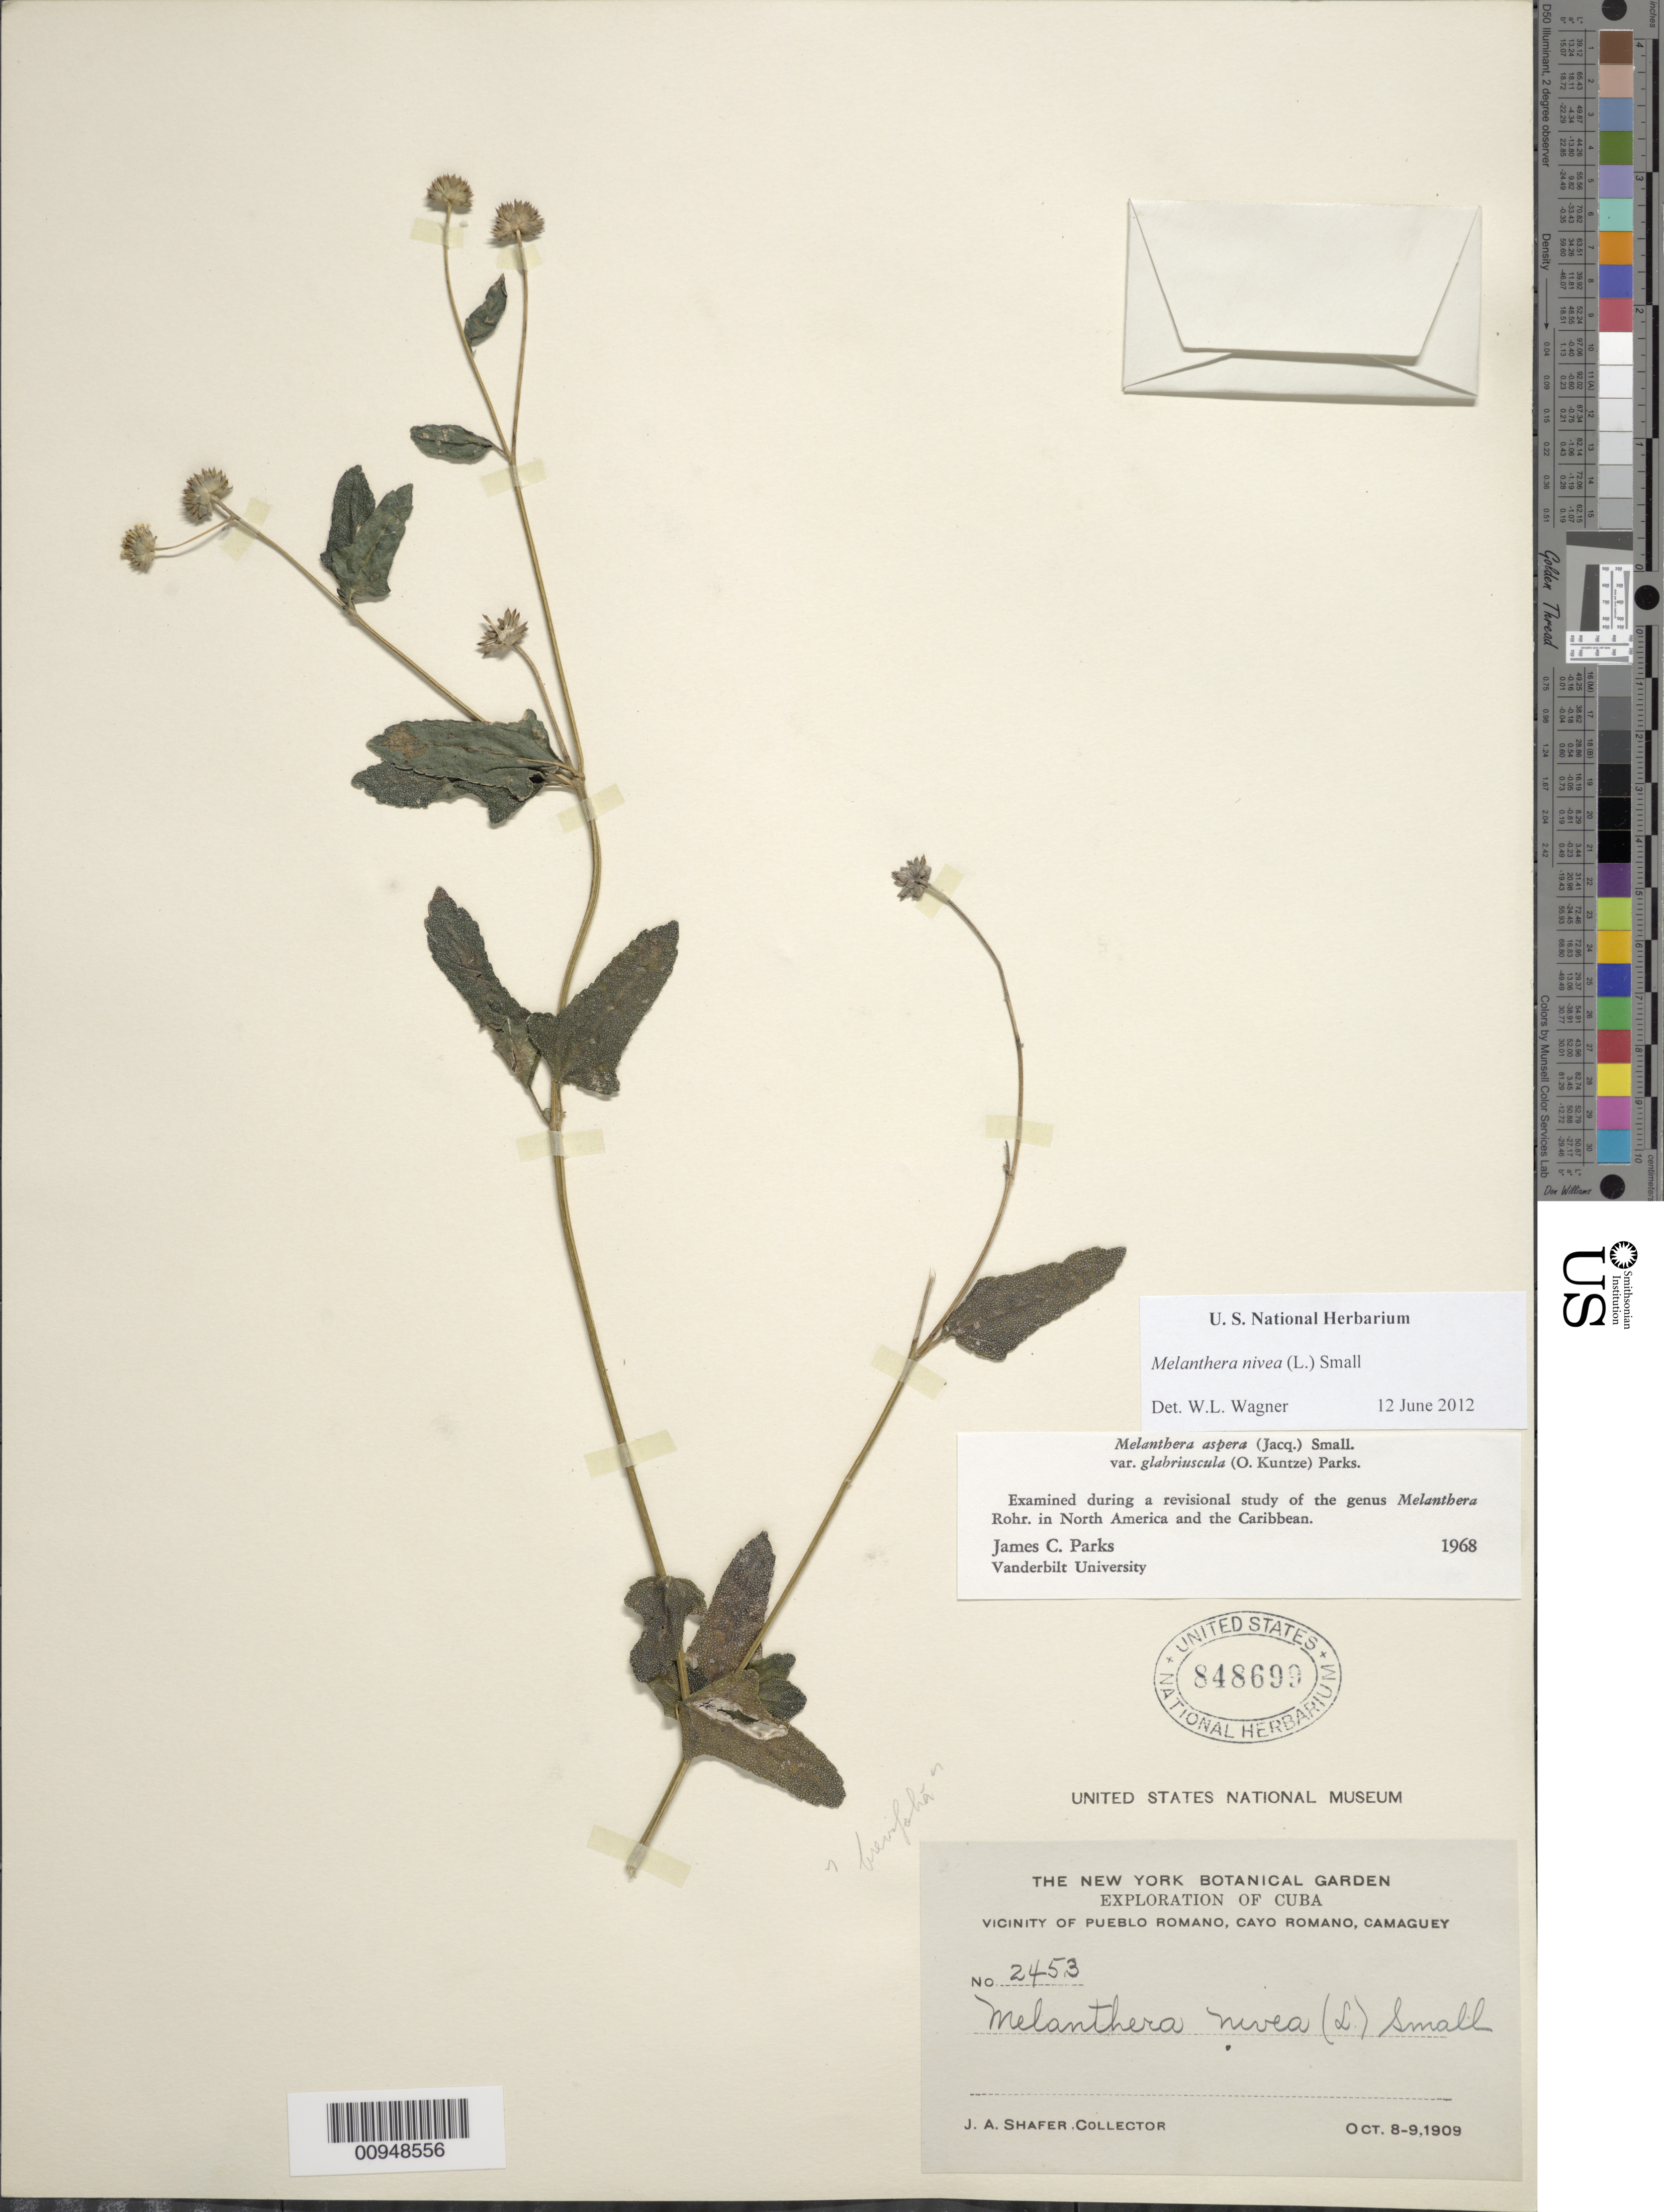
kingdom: Plantae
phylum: Tracheophyta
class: Magnoliopsida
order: Asterales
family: Asteraceae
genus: Melanthera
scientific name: Melanthera nivea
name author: (L.) Small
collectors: J. A. Shafer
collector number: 2453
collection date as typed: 08 Oct 1909 to 09 Oct 1909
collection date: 1909-10-08/1909-10-09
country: Cuba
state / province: Camagüey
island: Cuba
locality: Vicinity of Pueblo Romano, Cayo Romano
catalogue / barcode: US 848699